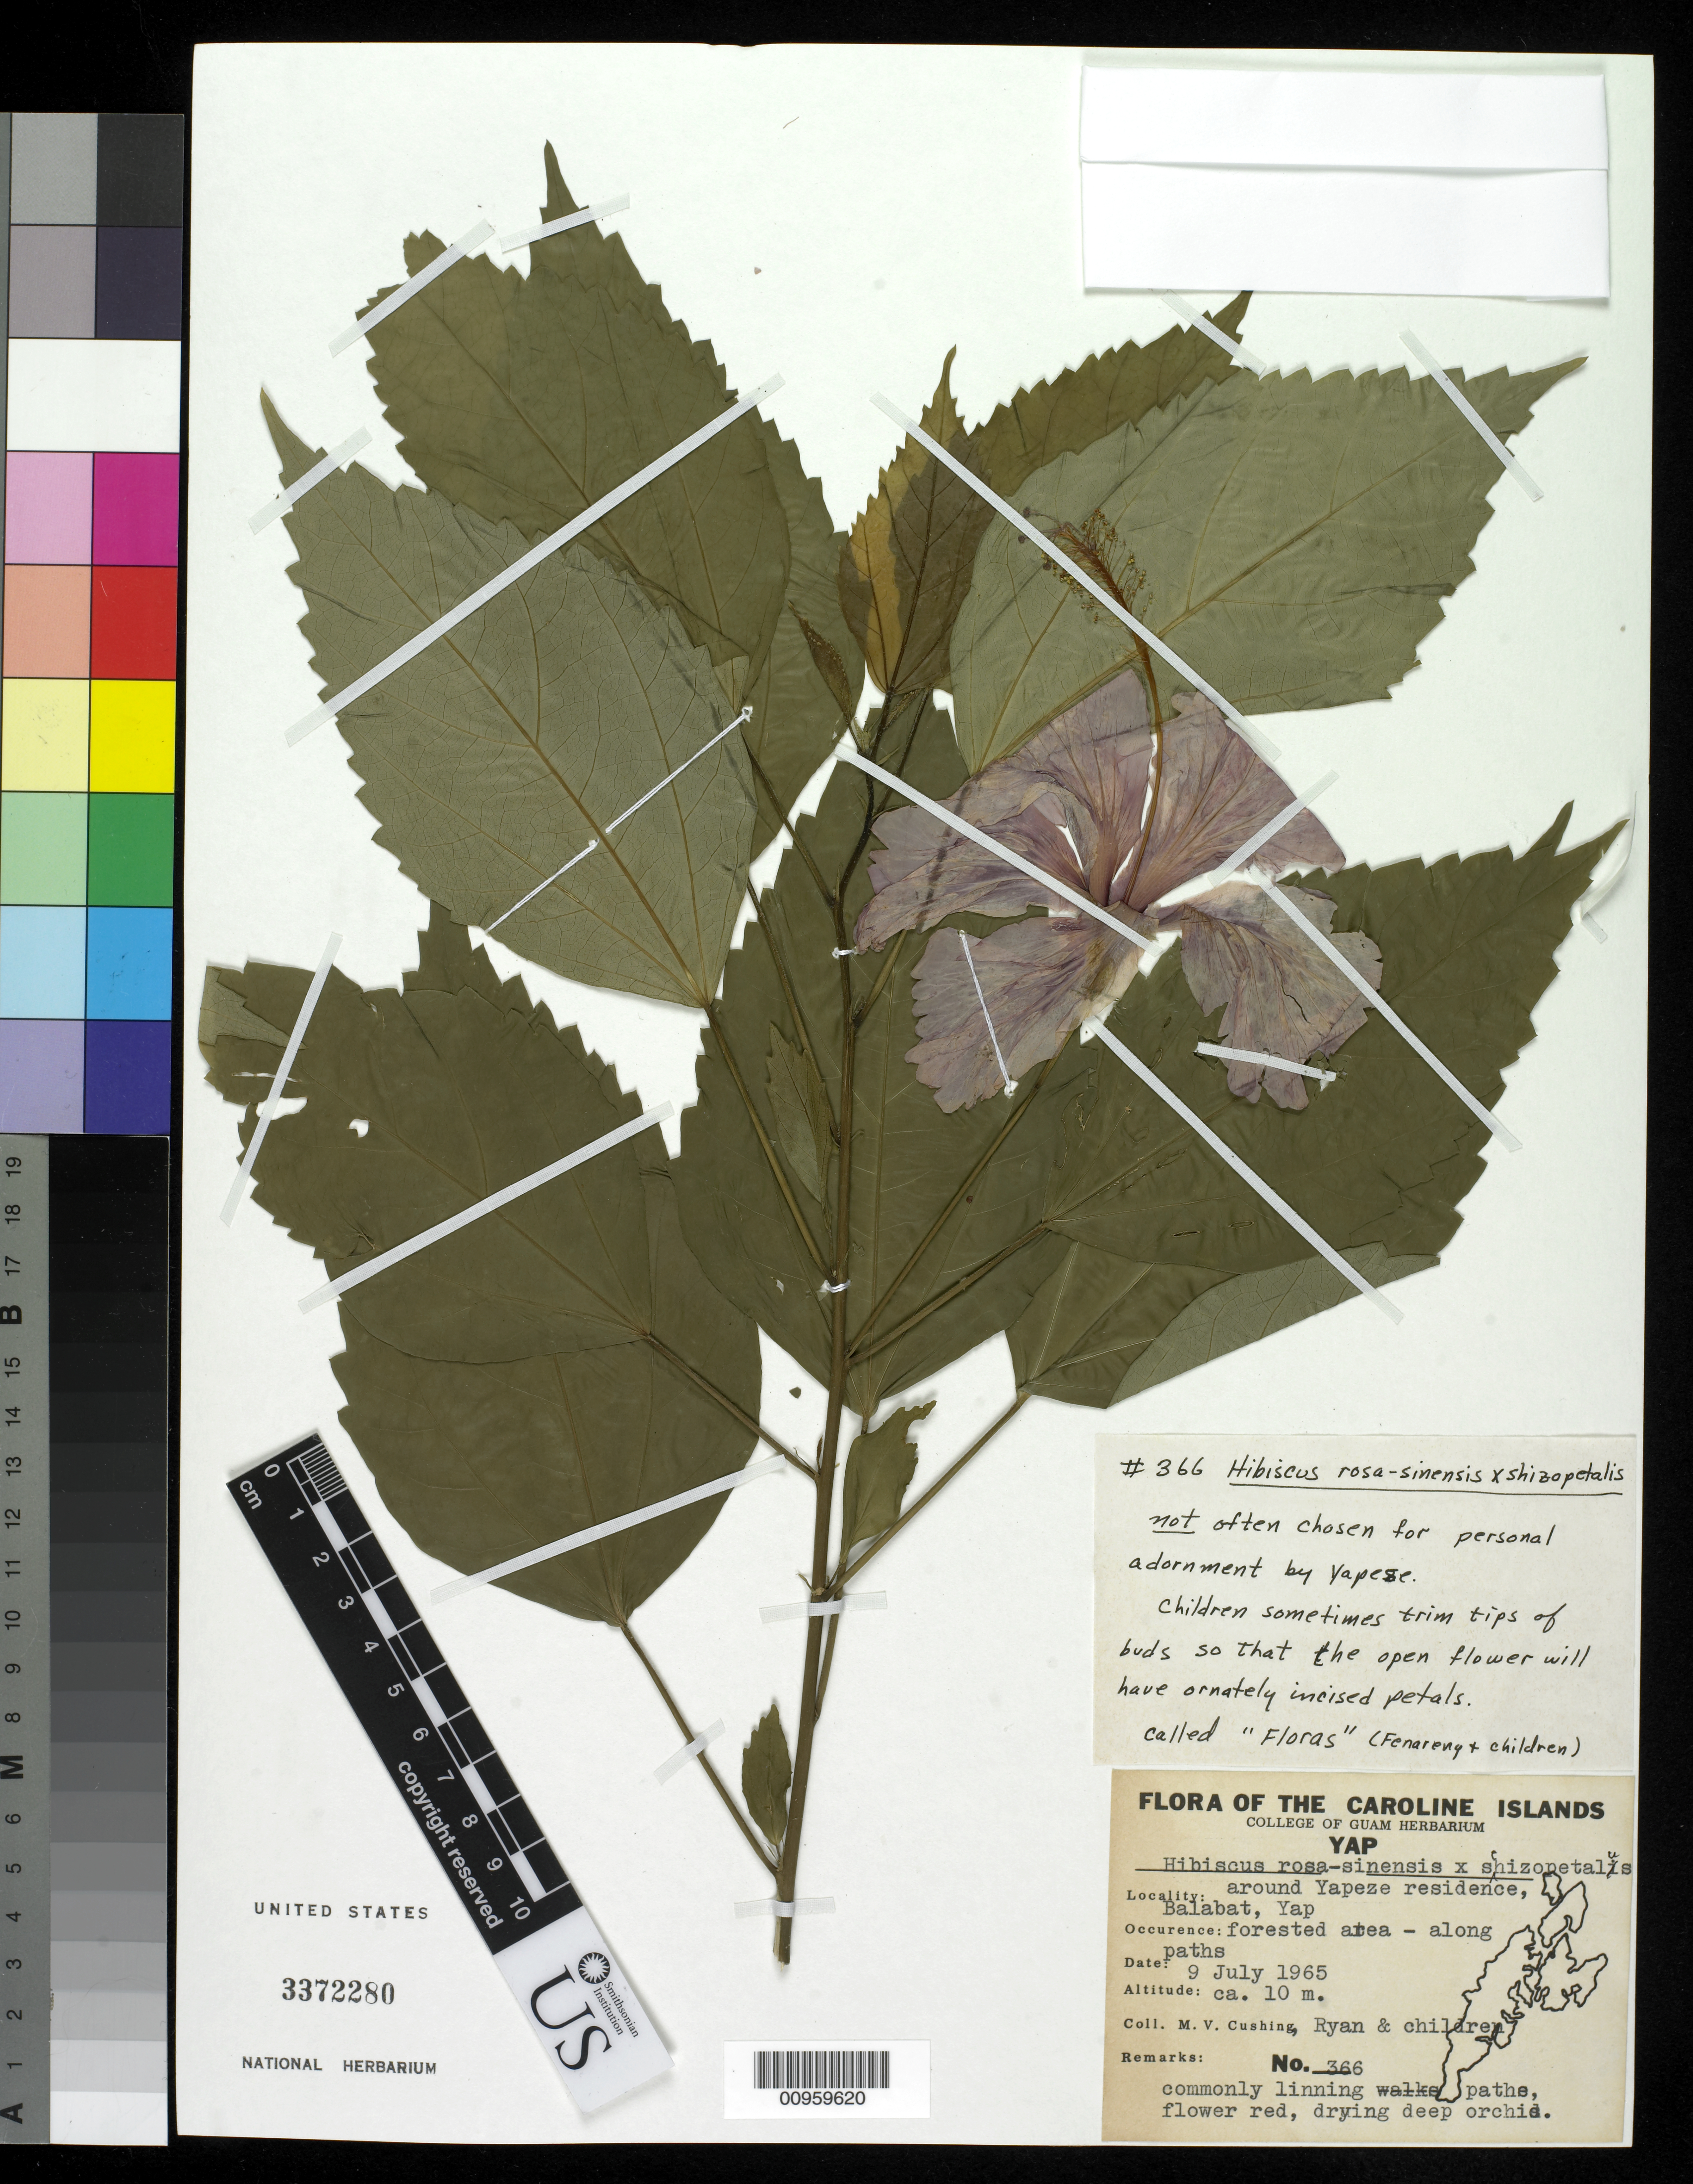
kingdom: Plantae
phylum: Tracheophyta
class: Magnoliopsida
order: Malvales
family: Malvaceae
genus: Hibiscus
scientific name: Hibiscus sp.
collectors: M. V. Cushing & Ryan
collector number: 366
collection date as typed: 09 Jul 1965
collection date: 1965-07-09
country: Micronesia, Federated States of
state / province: Yap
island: Yap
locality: Balabat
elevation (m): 10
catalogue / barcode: US 3372280